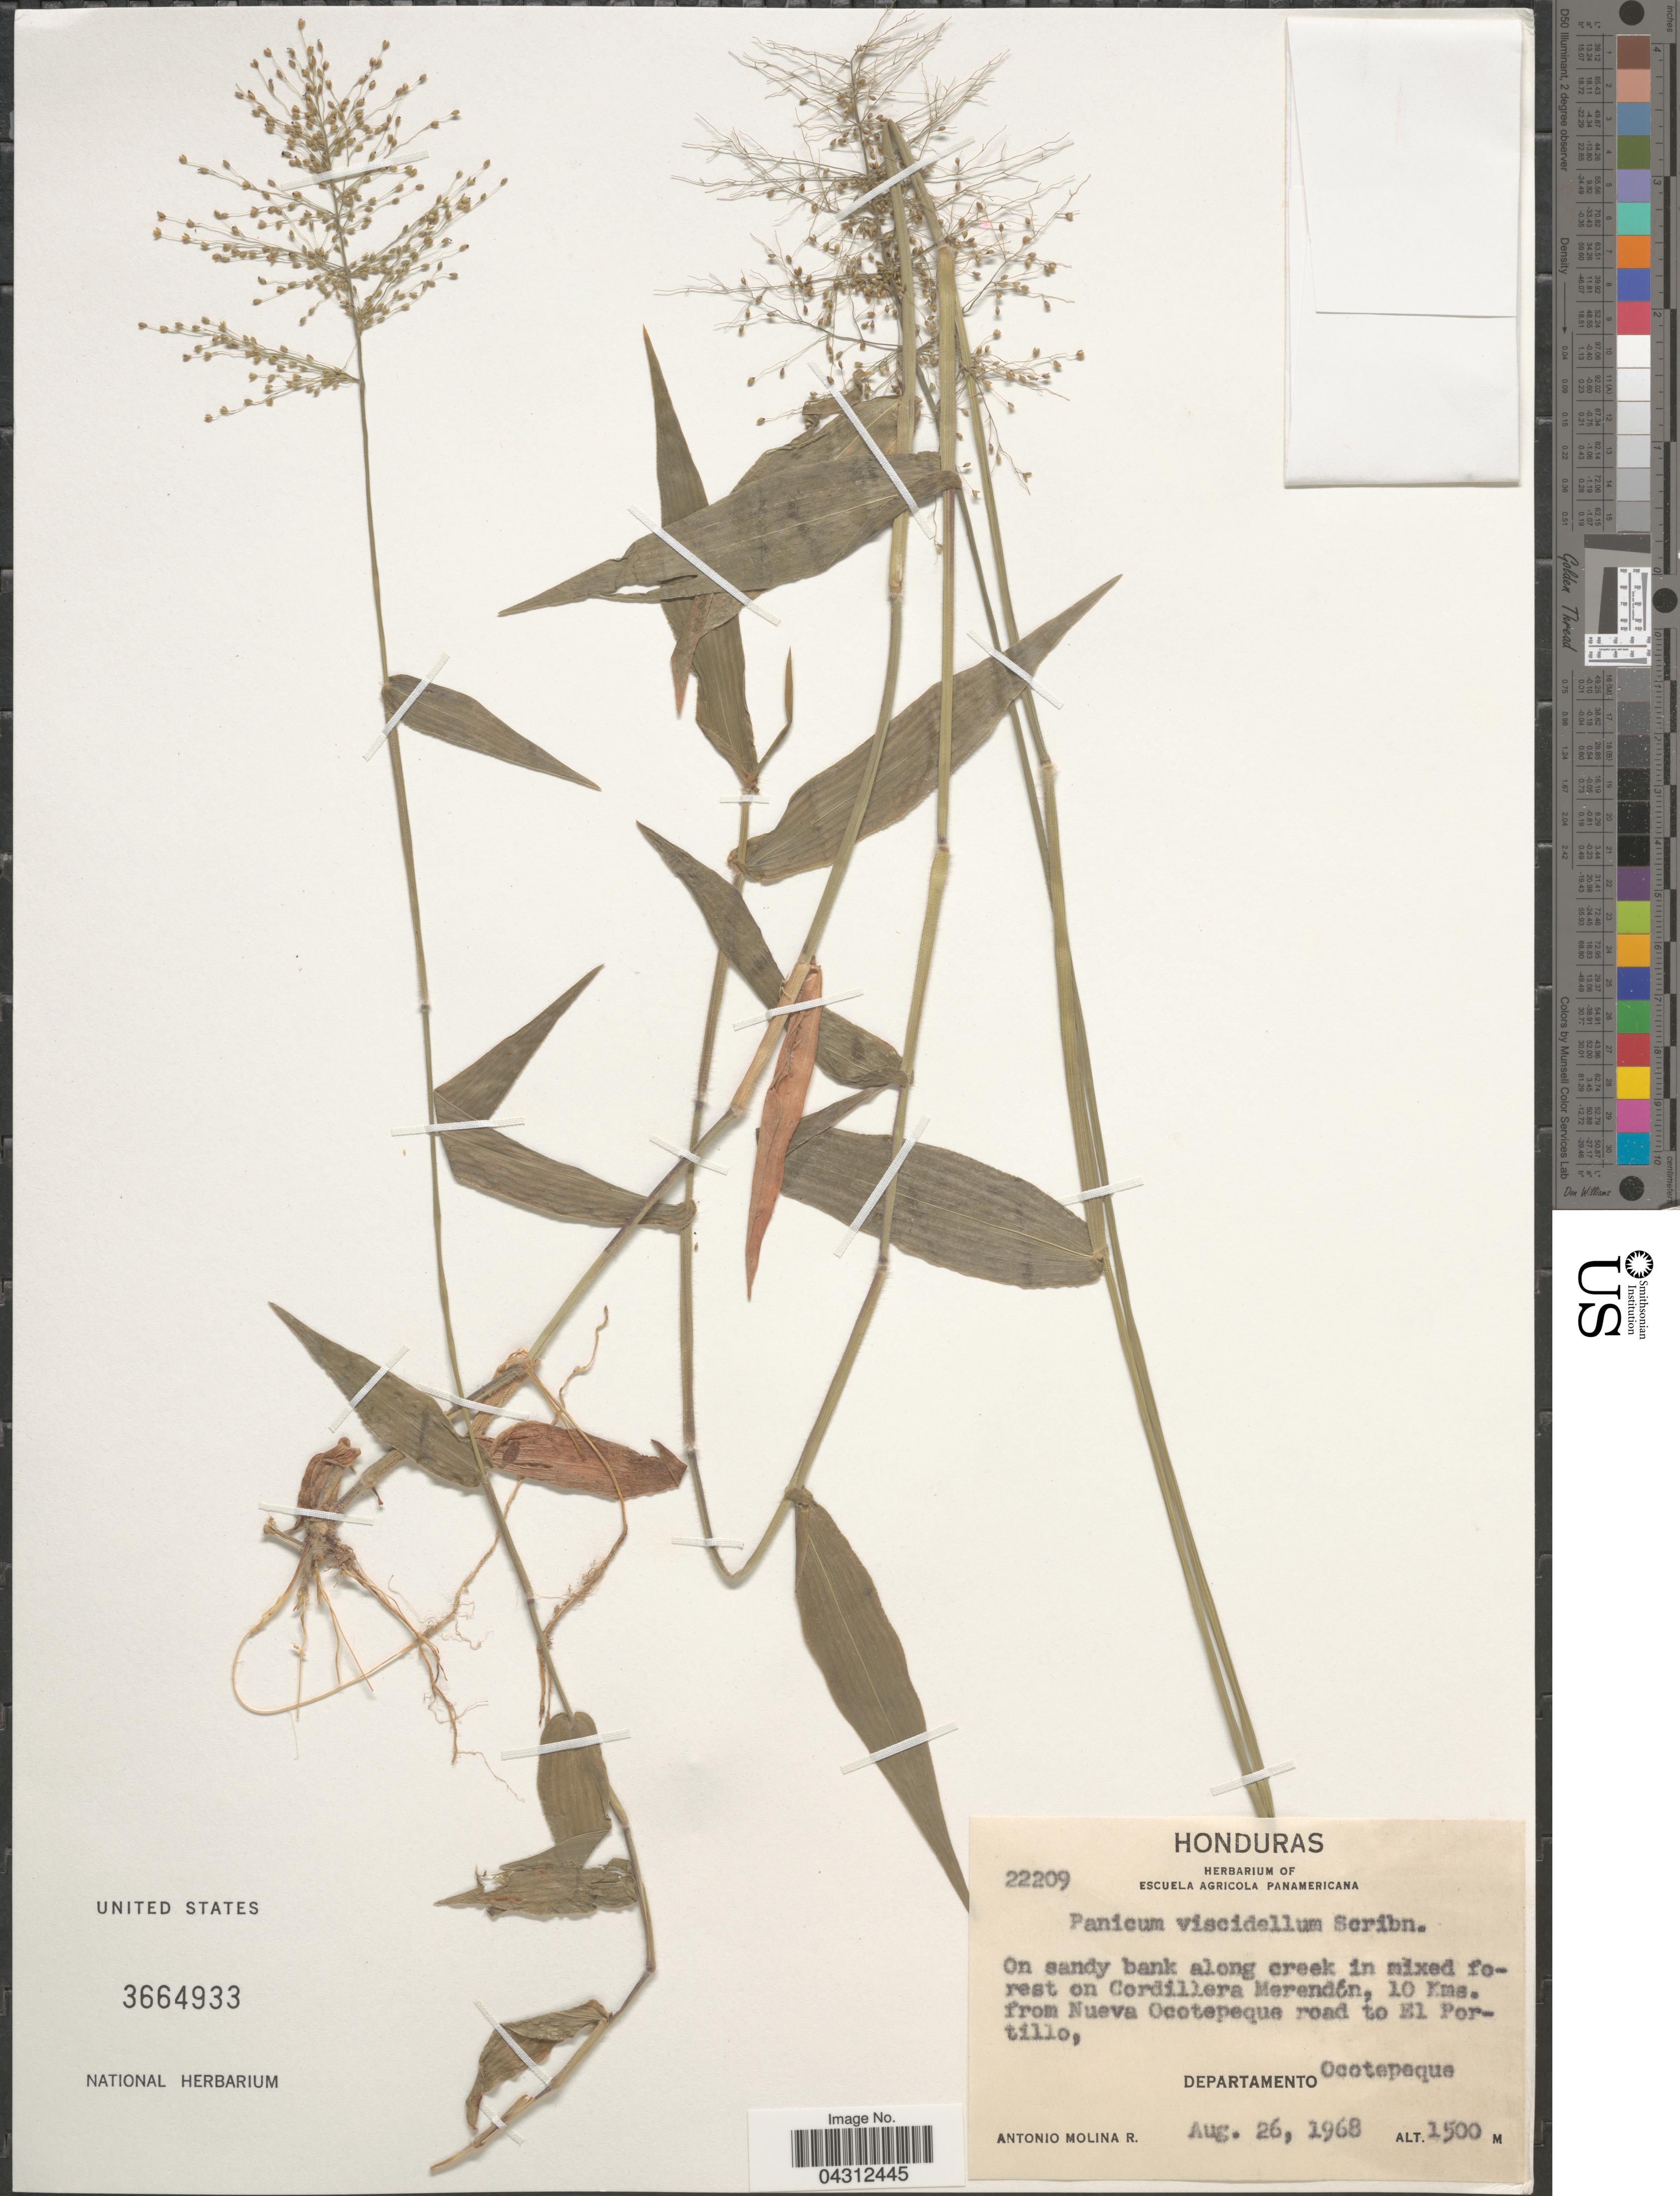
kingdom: Plantae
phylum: Tracheophyta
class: Liliopsida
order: Poales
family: Poaceae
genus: Dichanthelium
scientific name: Dichanthelium viscidellum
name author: (Scribn.) Gould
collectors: A. Molina R.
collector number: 22209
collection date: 1968-08-26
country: Honduras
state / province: Ocotepeque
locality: On sandy bank along creek in mixed forest on Cordillera Merendón, 10 Kms. from Nueva Ocotepeque road to El Portillo, Departamento Ocotepeque.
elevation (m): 1500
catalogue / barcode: US 3664933